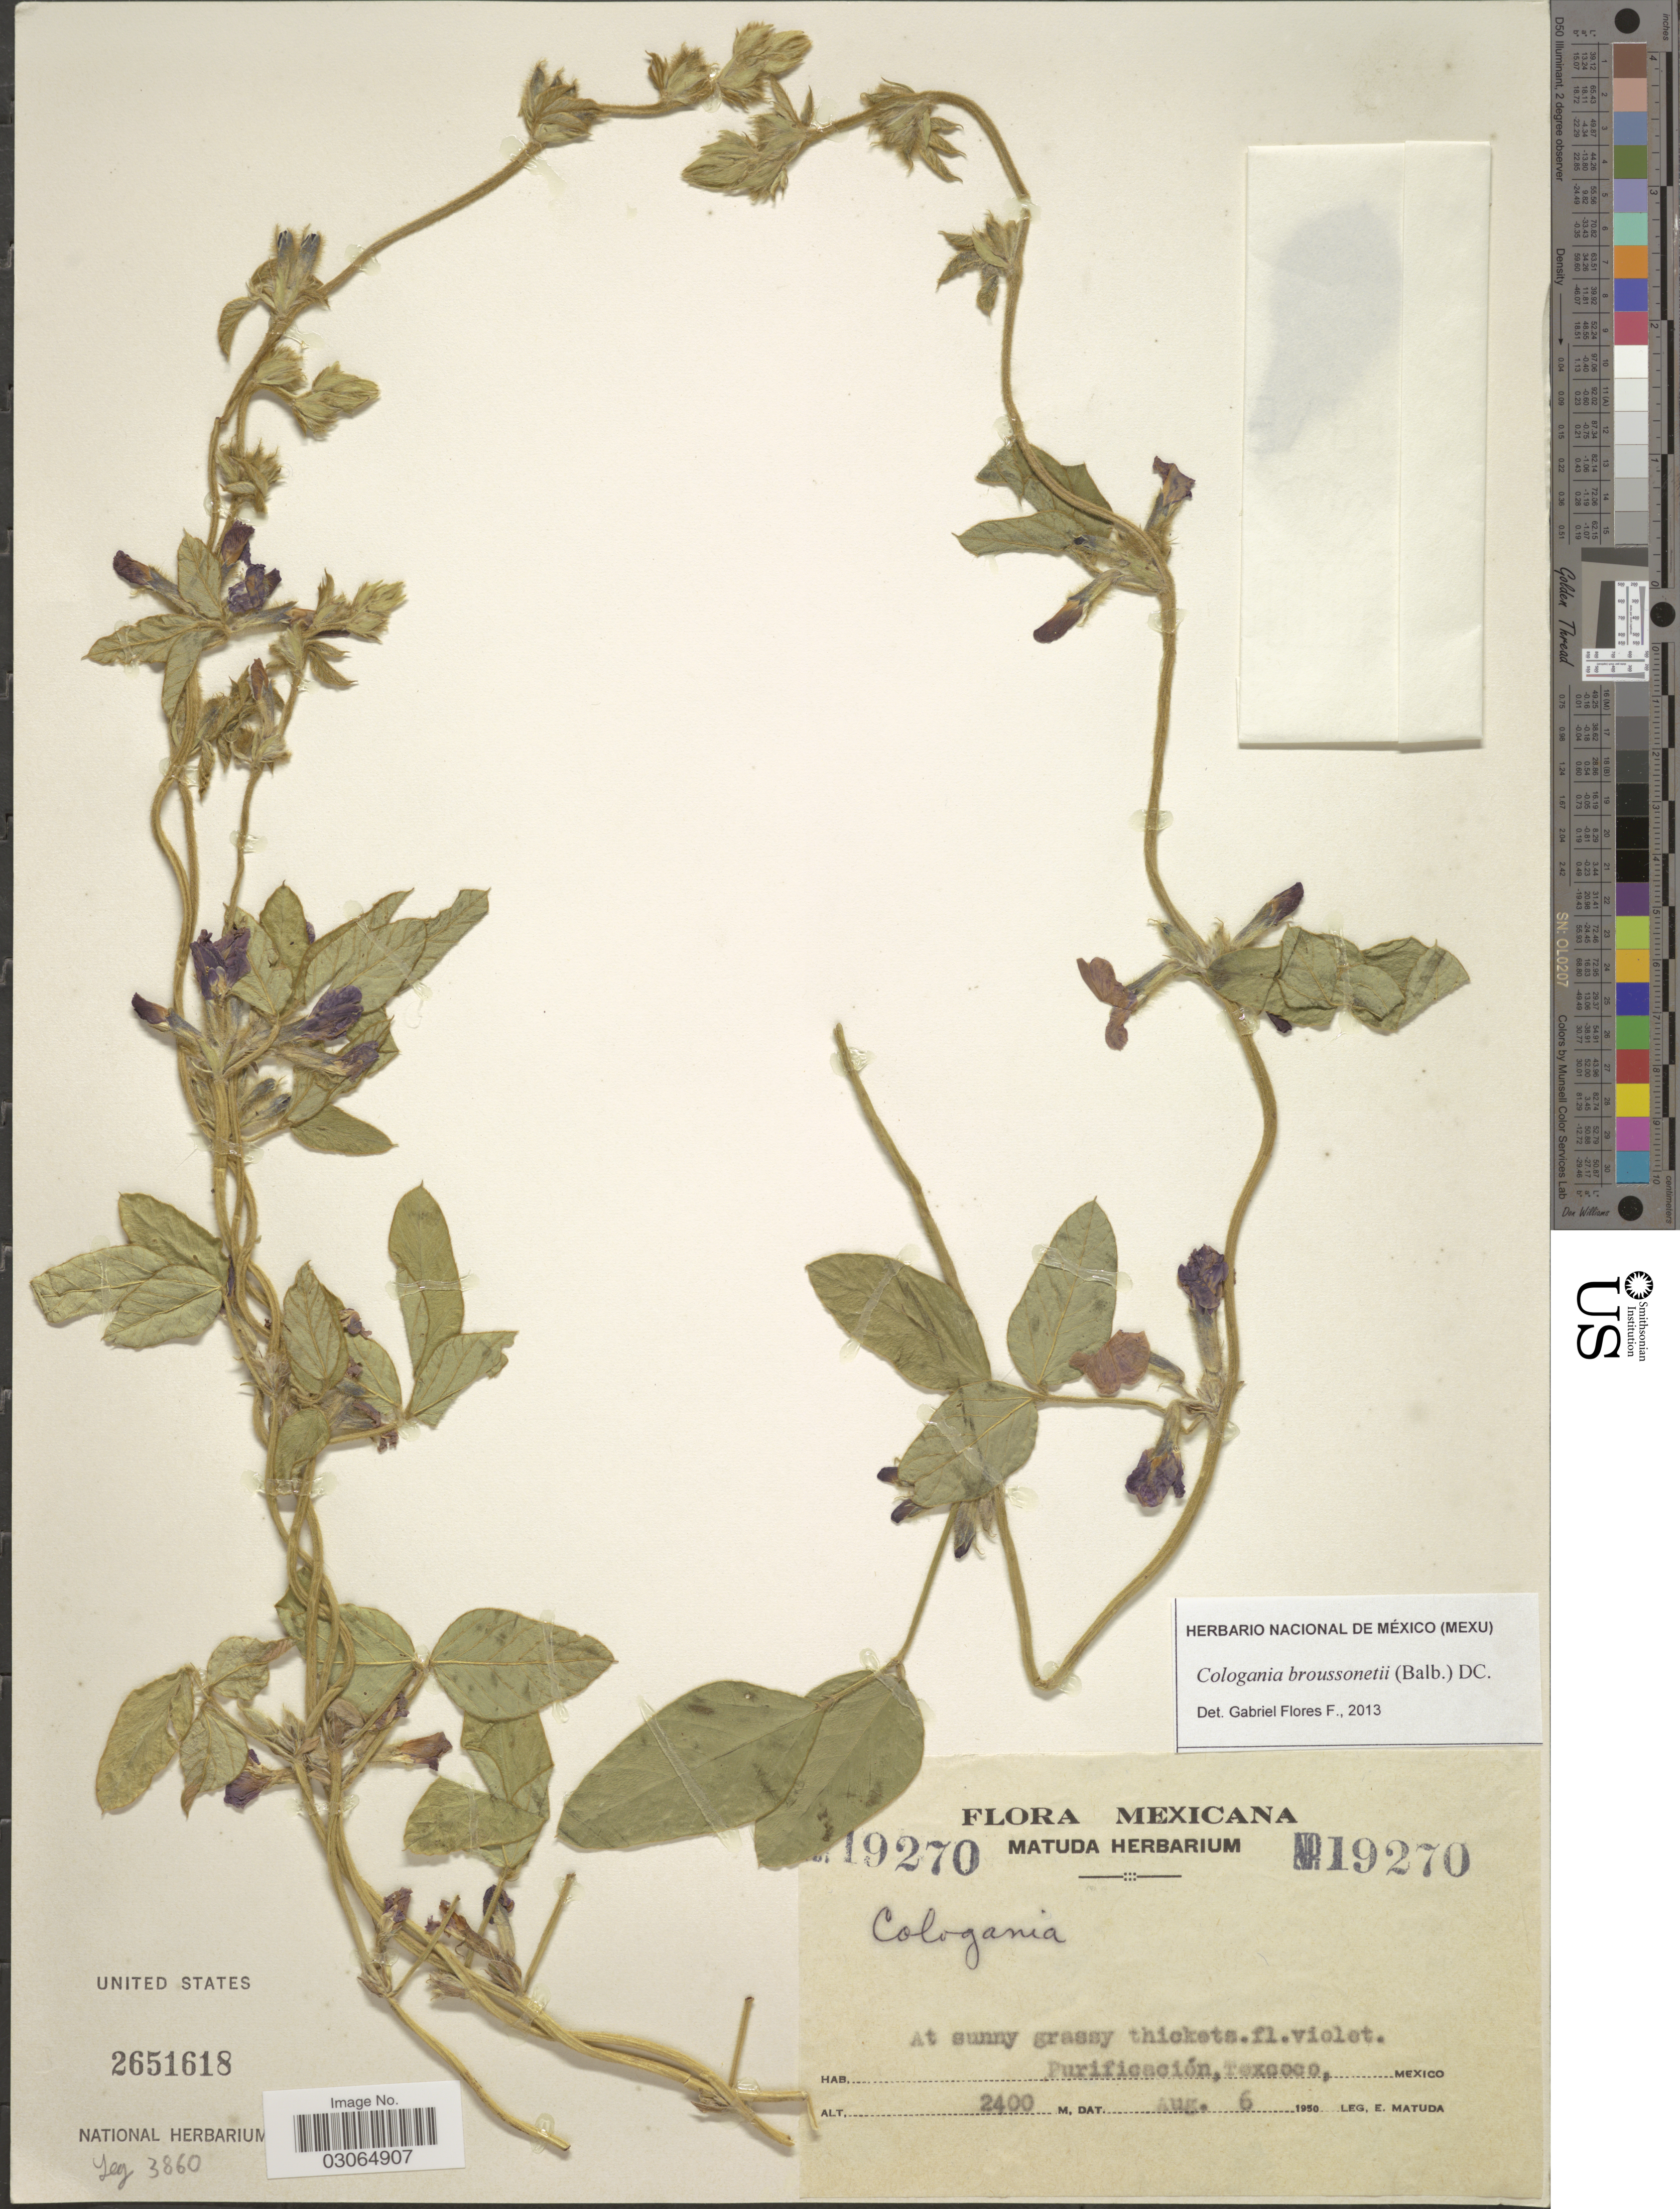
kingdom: Plantae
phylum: Tracheophyta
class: Magnoliopsida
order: Fabales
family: Fabaceae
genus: Cologania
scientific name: Cologania broussonetii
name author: (Balb.) DC.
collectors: E. Matuda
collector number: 19270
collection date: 1950-08-06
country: Mexico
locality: Mexicana. Purificación, Texcoco.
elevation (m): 2400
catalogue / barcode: US 2651618